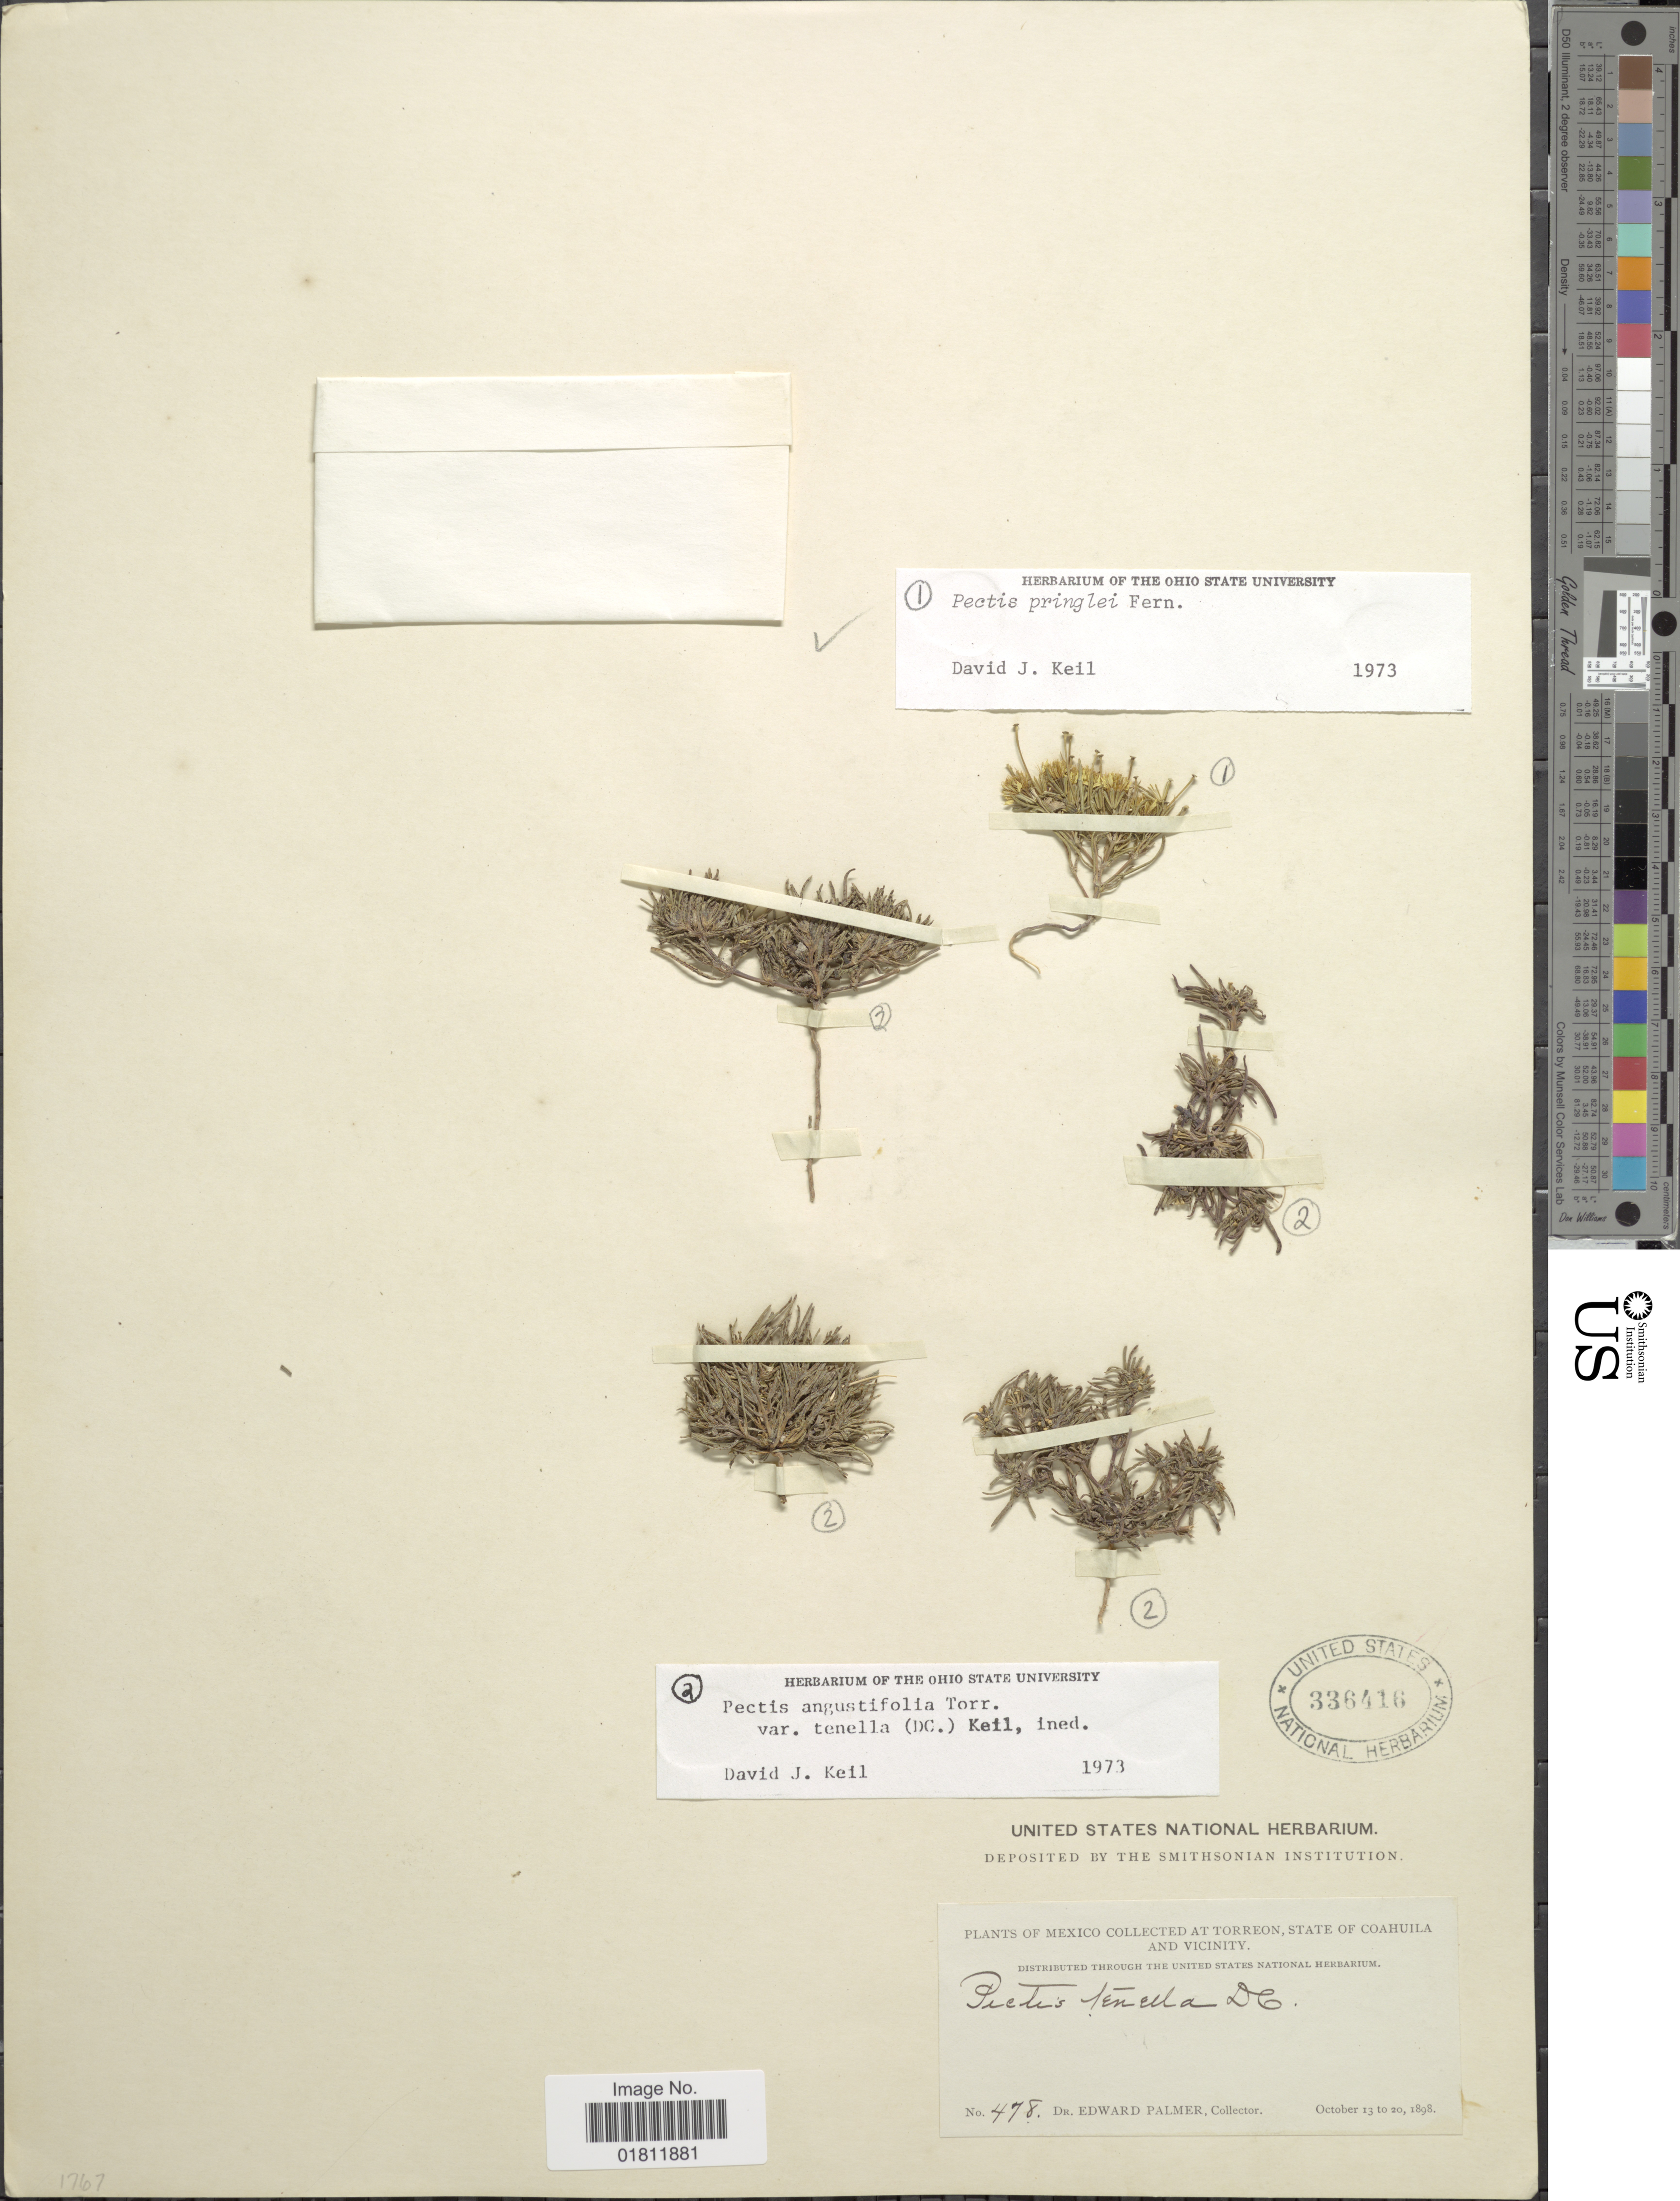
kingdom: Plantae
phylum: Tracheophyta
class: Magnoliopsida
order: Asterales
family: Asteraceae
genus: Pectis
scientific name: Pectis pringlei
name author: Fernald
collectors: E. Palmer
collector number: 478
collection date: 1898-10-13/1898-10-20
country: Mexico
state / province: Coahuila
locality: Mexico Collected at Torreon, State of Coahuila and vicinity.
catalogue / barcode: US 336416